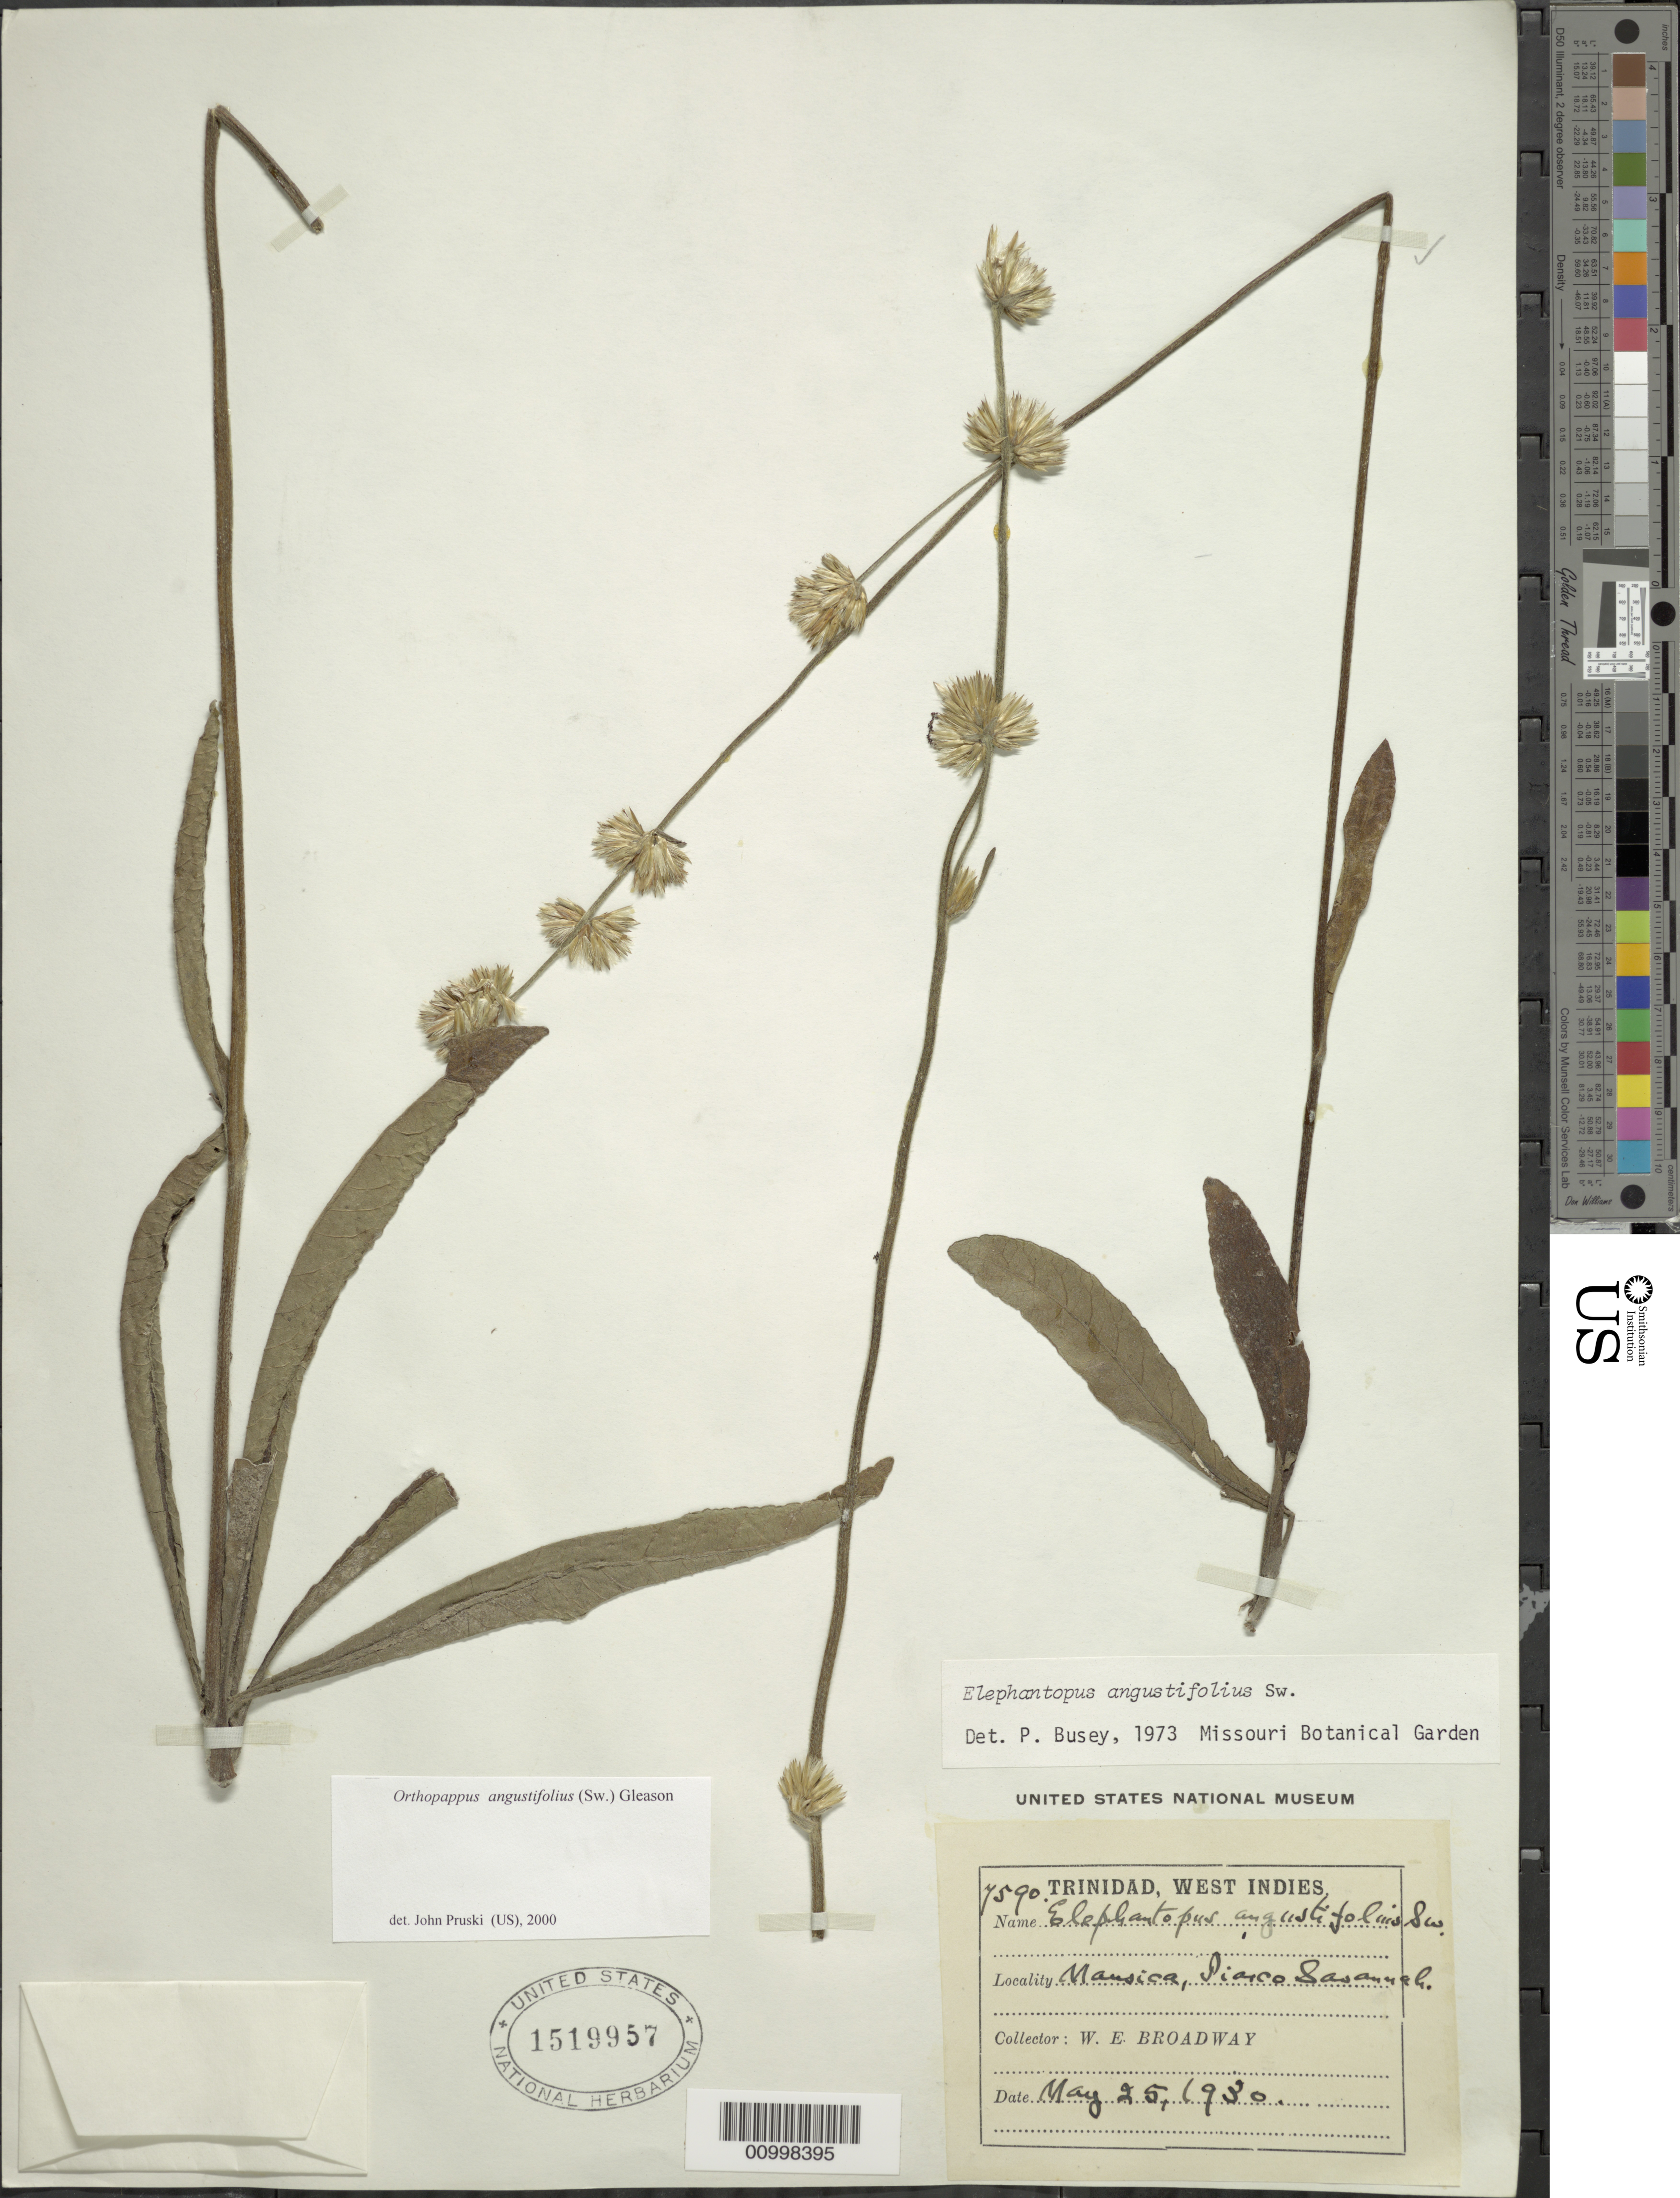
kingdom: Plantae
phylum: Tracheophyta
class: Magnoliopsida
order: Asterales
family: Asteraceae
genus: Orthopappus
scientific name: Orthopappus angustifolius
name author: (Sw.) Gleason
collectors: W. E. Broadway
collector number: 7590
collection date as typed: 25 May 1930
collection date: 1930-05-25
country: Trinidad and Tobago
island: Trinidad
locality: Mausica, Piarco Savanna.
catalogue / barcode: US 1519957